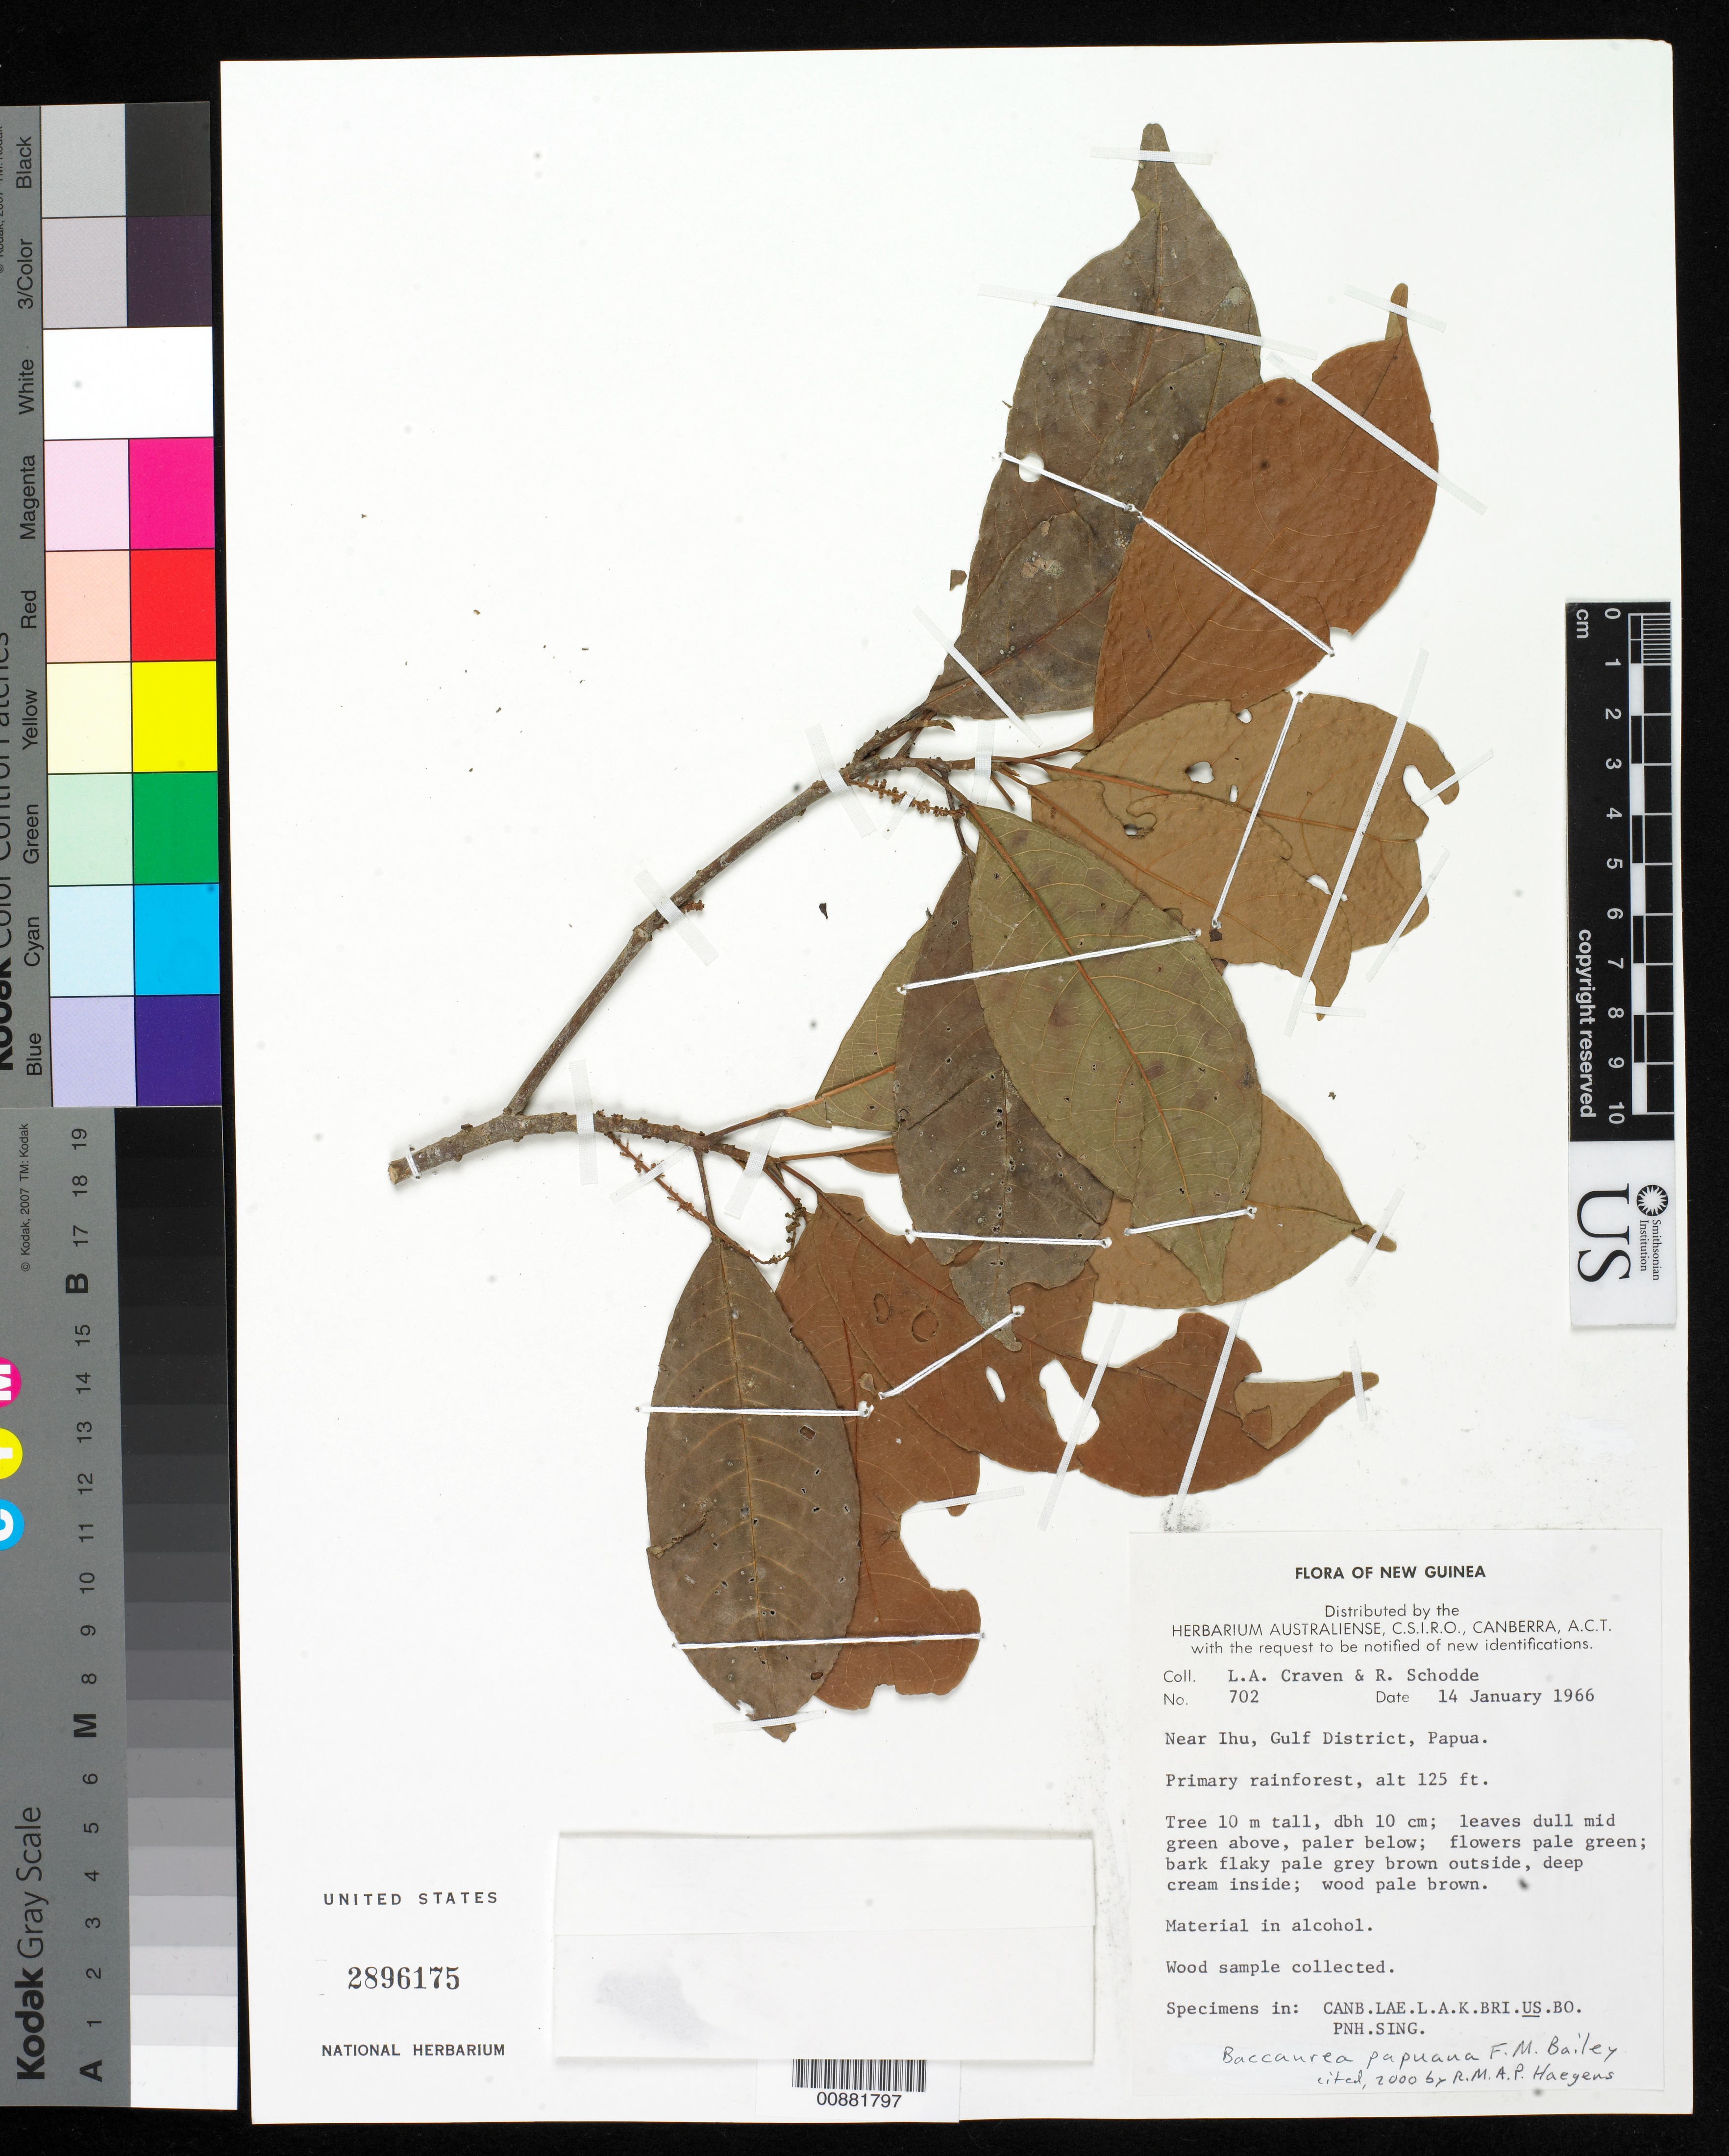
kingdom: Plantae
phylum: Tracheophyta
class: Magnoliopsida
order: Malpighiales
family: Phyllanthaceae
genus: Baccaurea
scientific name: Baccaurea papuana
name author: F.M. Bailey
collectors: L. A. Craven & R. Schodde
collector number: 702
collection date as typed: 14 Jan 1966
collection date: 1966-01-14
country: Papua New Guinea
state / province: Gulf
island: New Guinea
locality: Near Ihu, Gulf District, Ppua; primary rainforest, alt 125'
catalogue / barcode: US 2896175